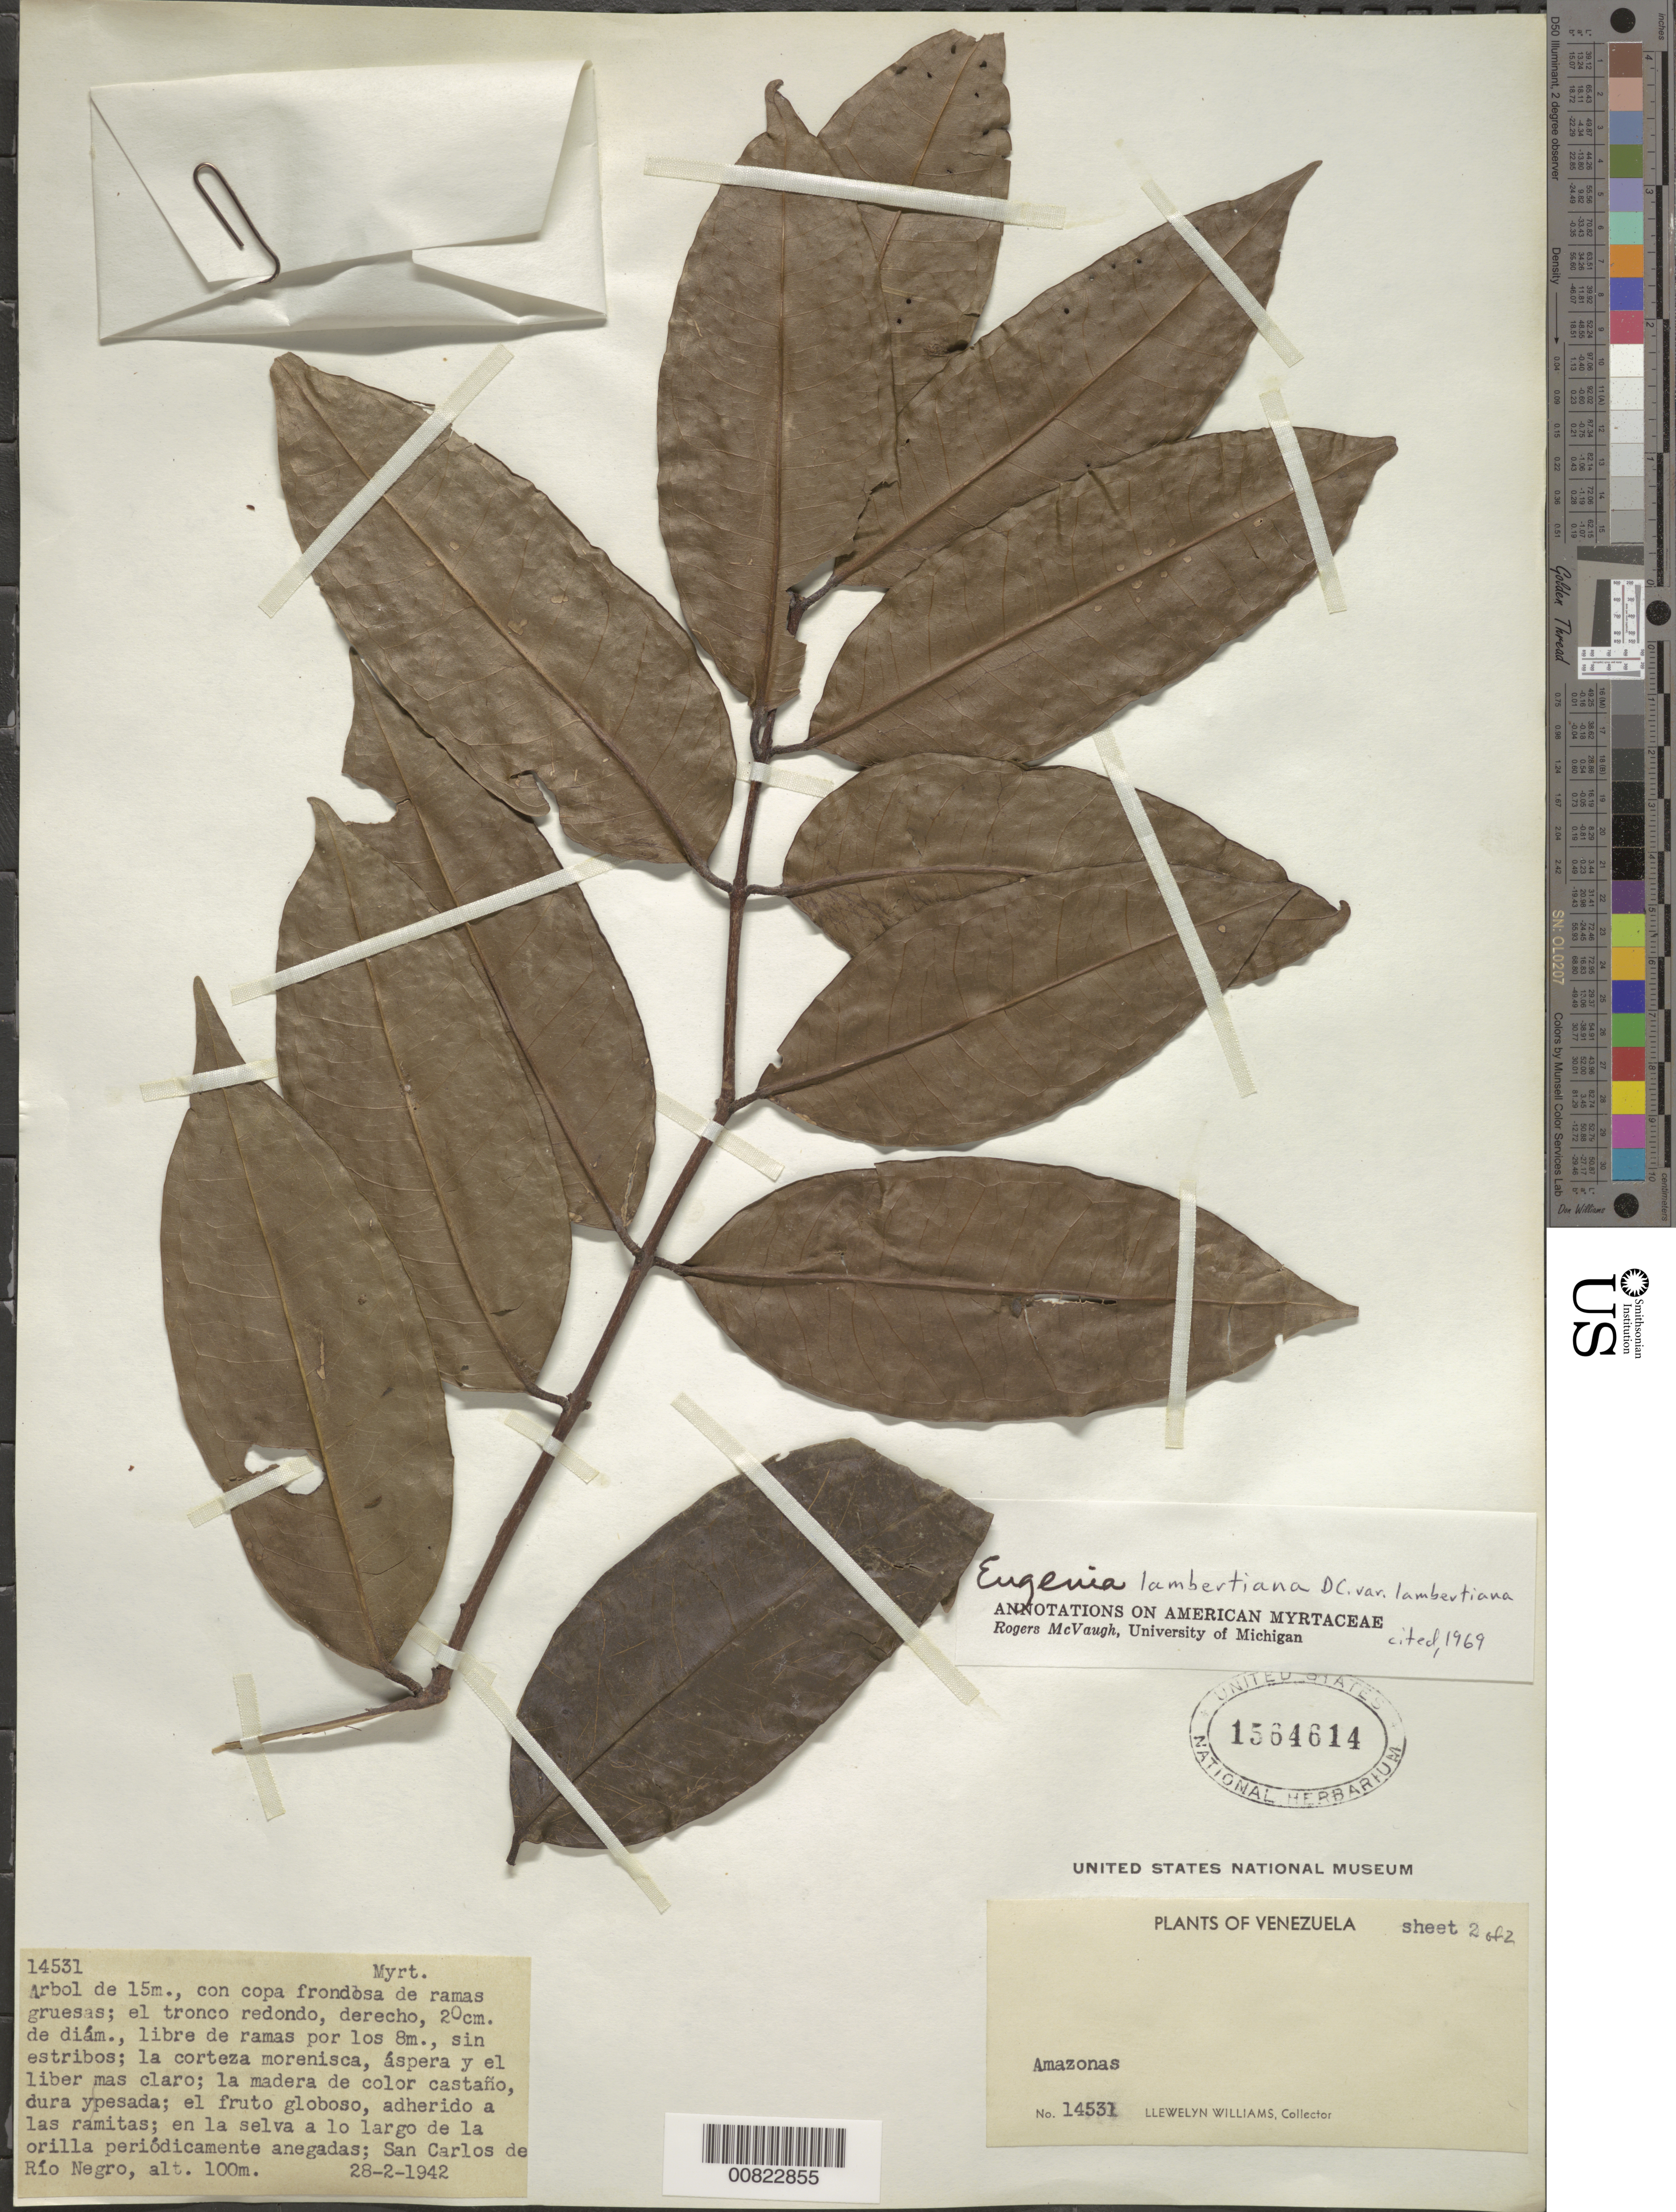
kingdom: Plantae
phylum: Tracheophyta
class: Magnoliopsida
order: Myrtales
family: Myrtaceae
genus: Eugenia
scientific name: Eugenia lambertiana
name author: DC.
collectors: Ll. Williams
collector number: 14531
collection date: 1942-02-28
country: Venezuela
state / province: Amazonas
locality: San Carlos de Río Negro.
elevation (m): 100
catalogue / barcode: US 1564614